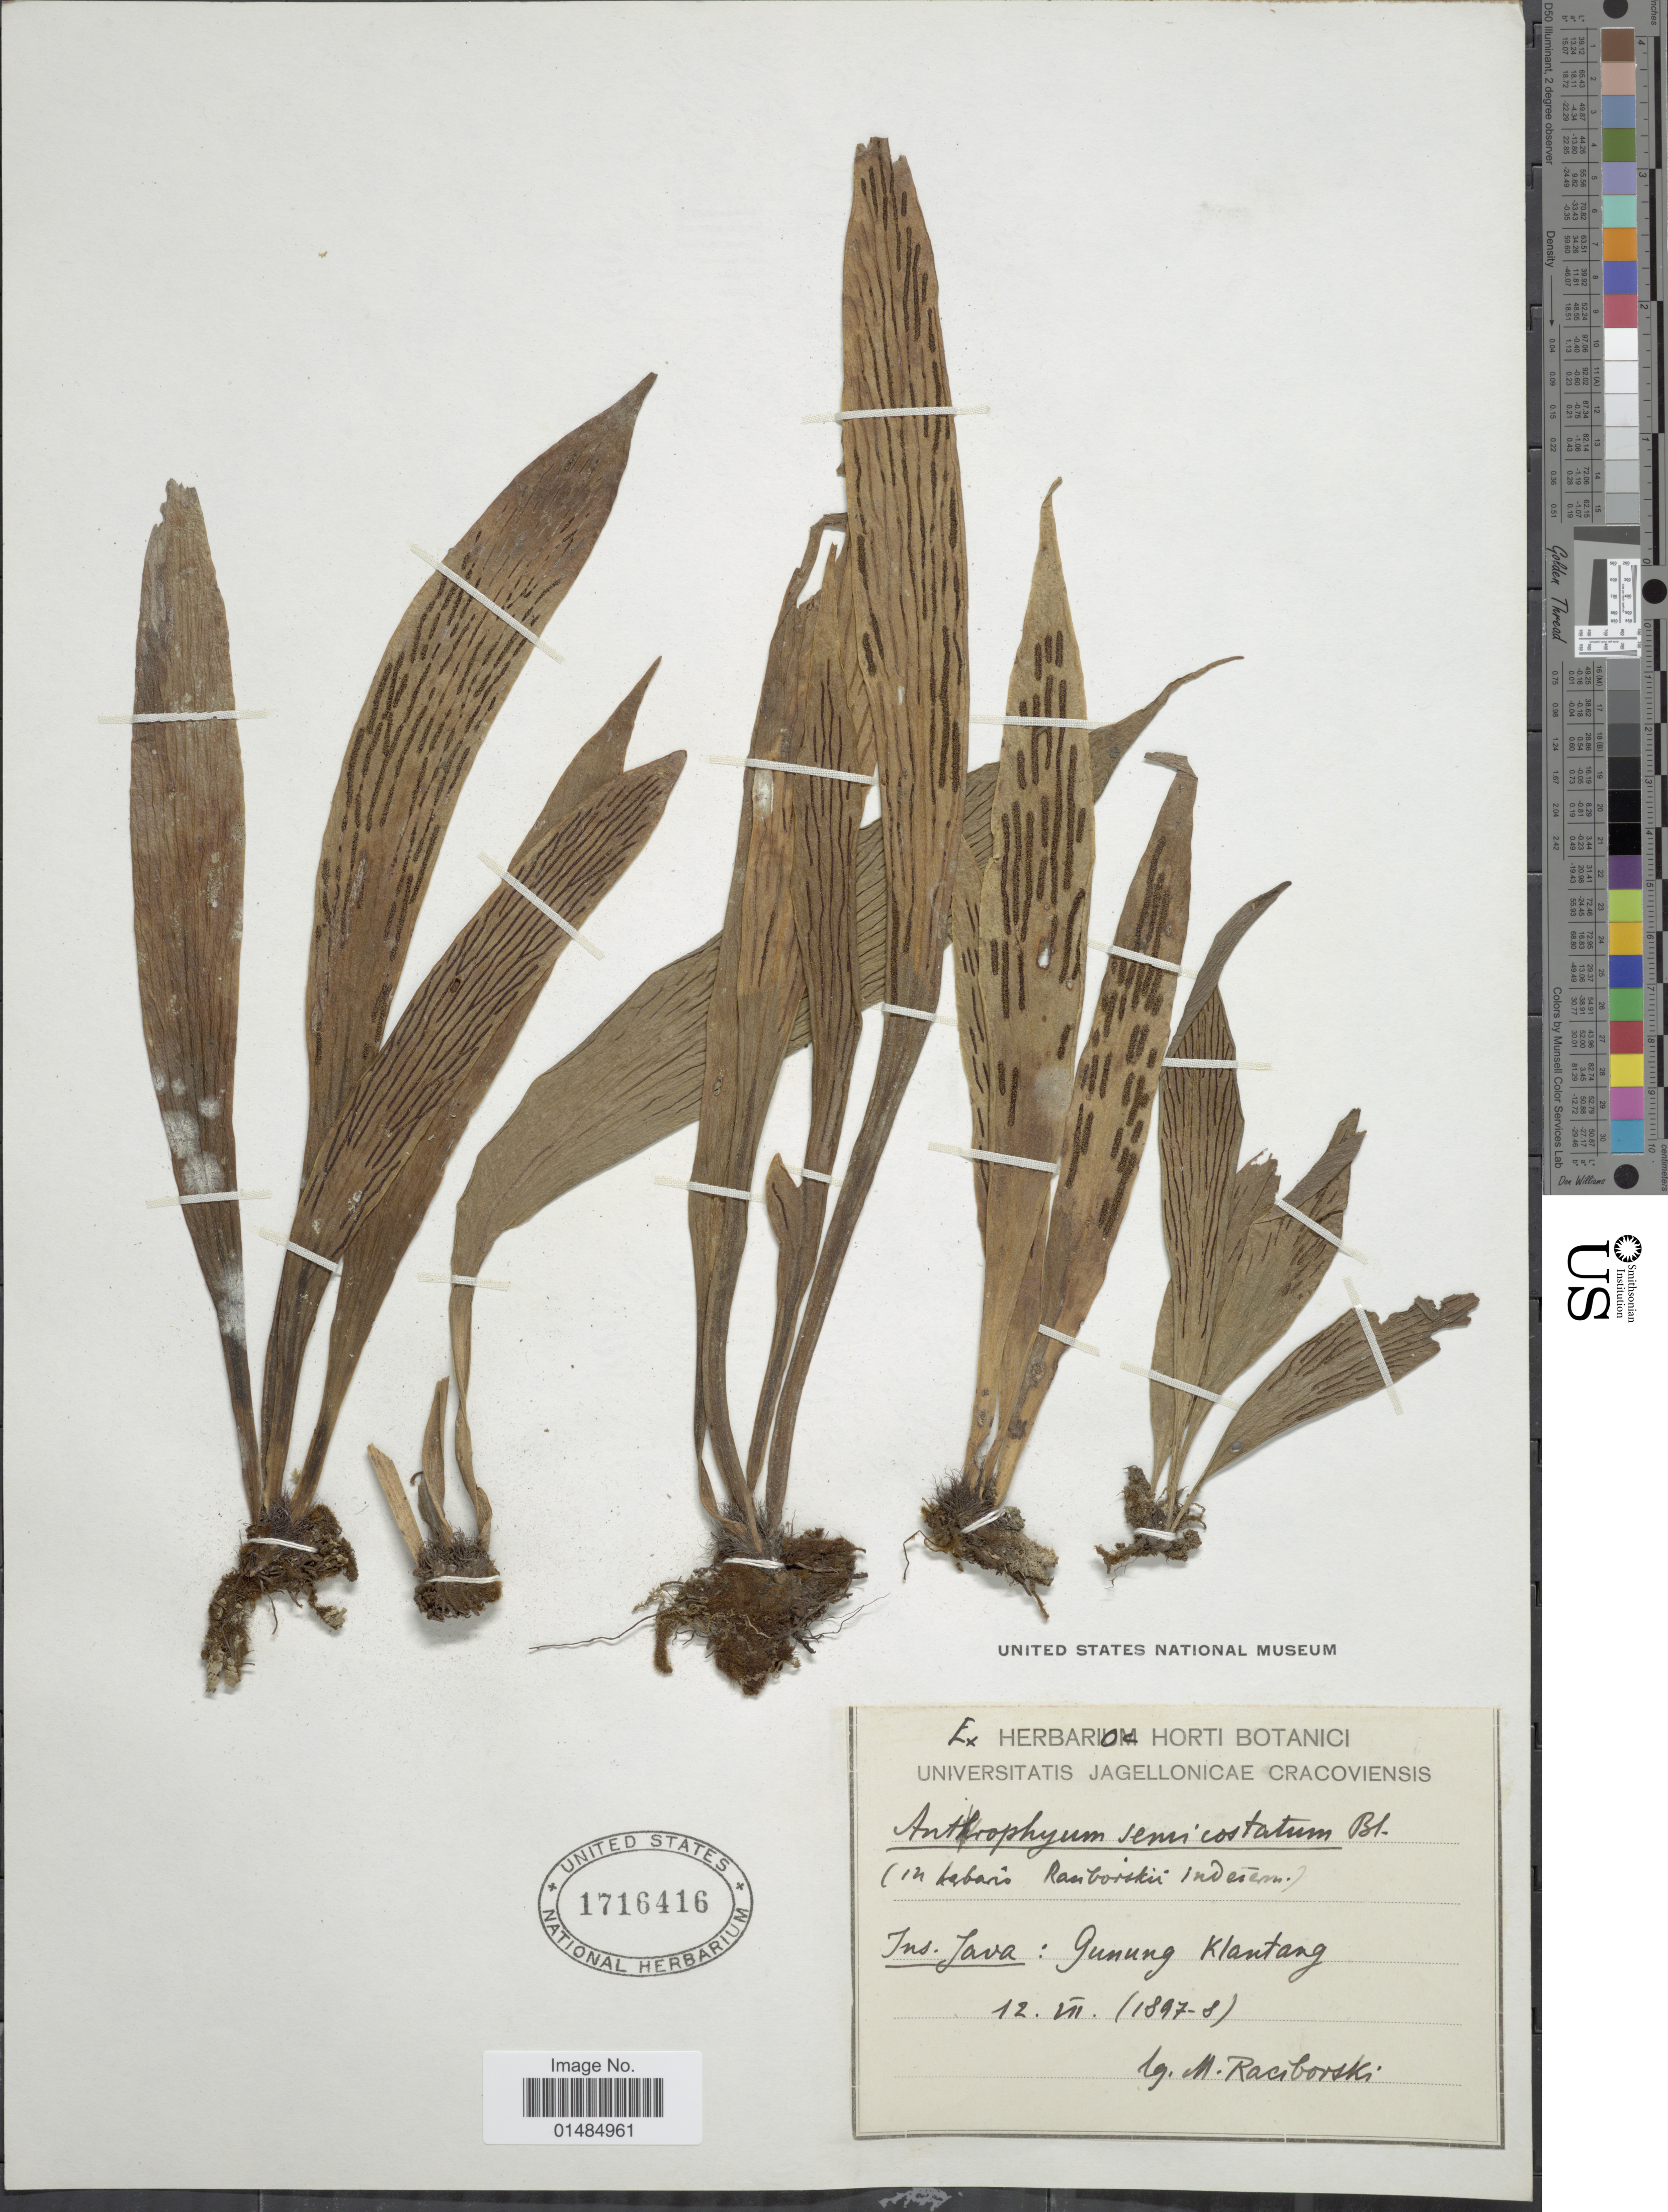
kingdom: Plantae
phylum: Tracheophyta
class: Polypodiopsida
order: Polypodiales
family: Pteridaceae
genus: Antrophyum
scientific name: Antrophyum semicostatum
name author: Blume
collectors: M. Raciborski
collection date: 1897-07-12/1898-07-12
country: Indonesia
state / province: Java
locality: Ins. Java: Gunung Klantang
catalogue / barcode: US 1716416